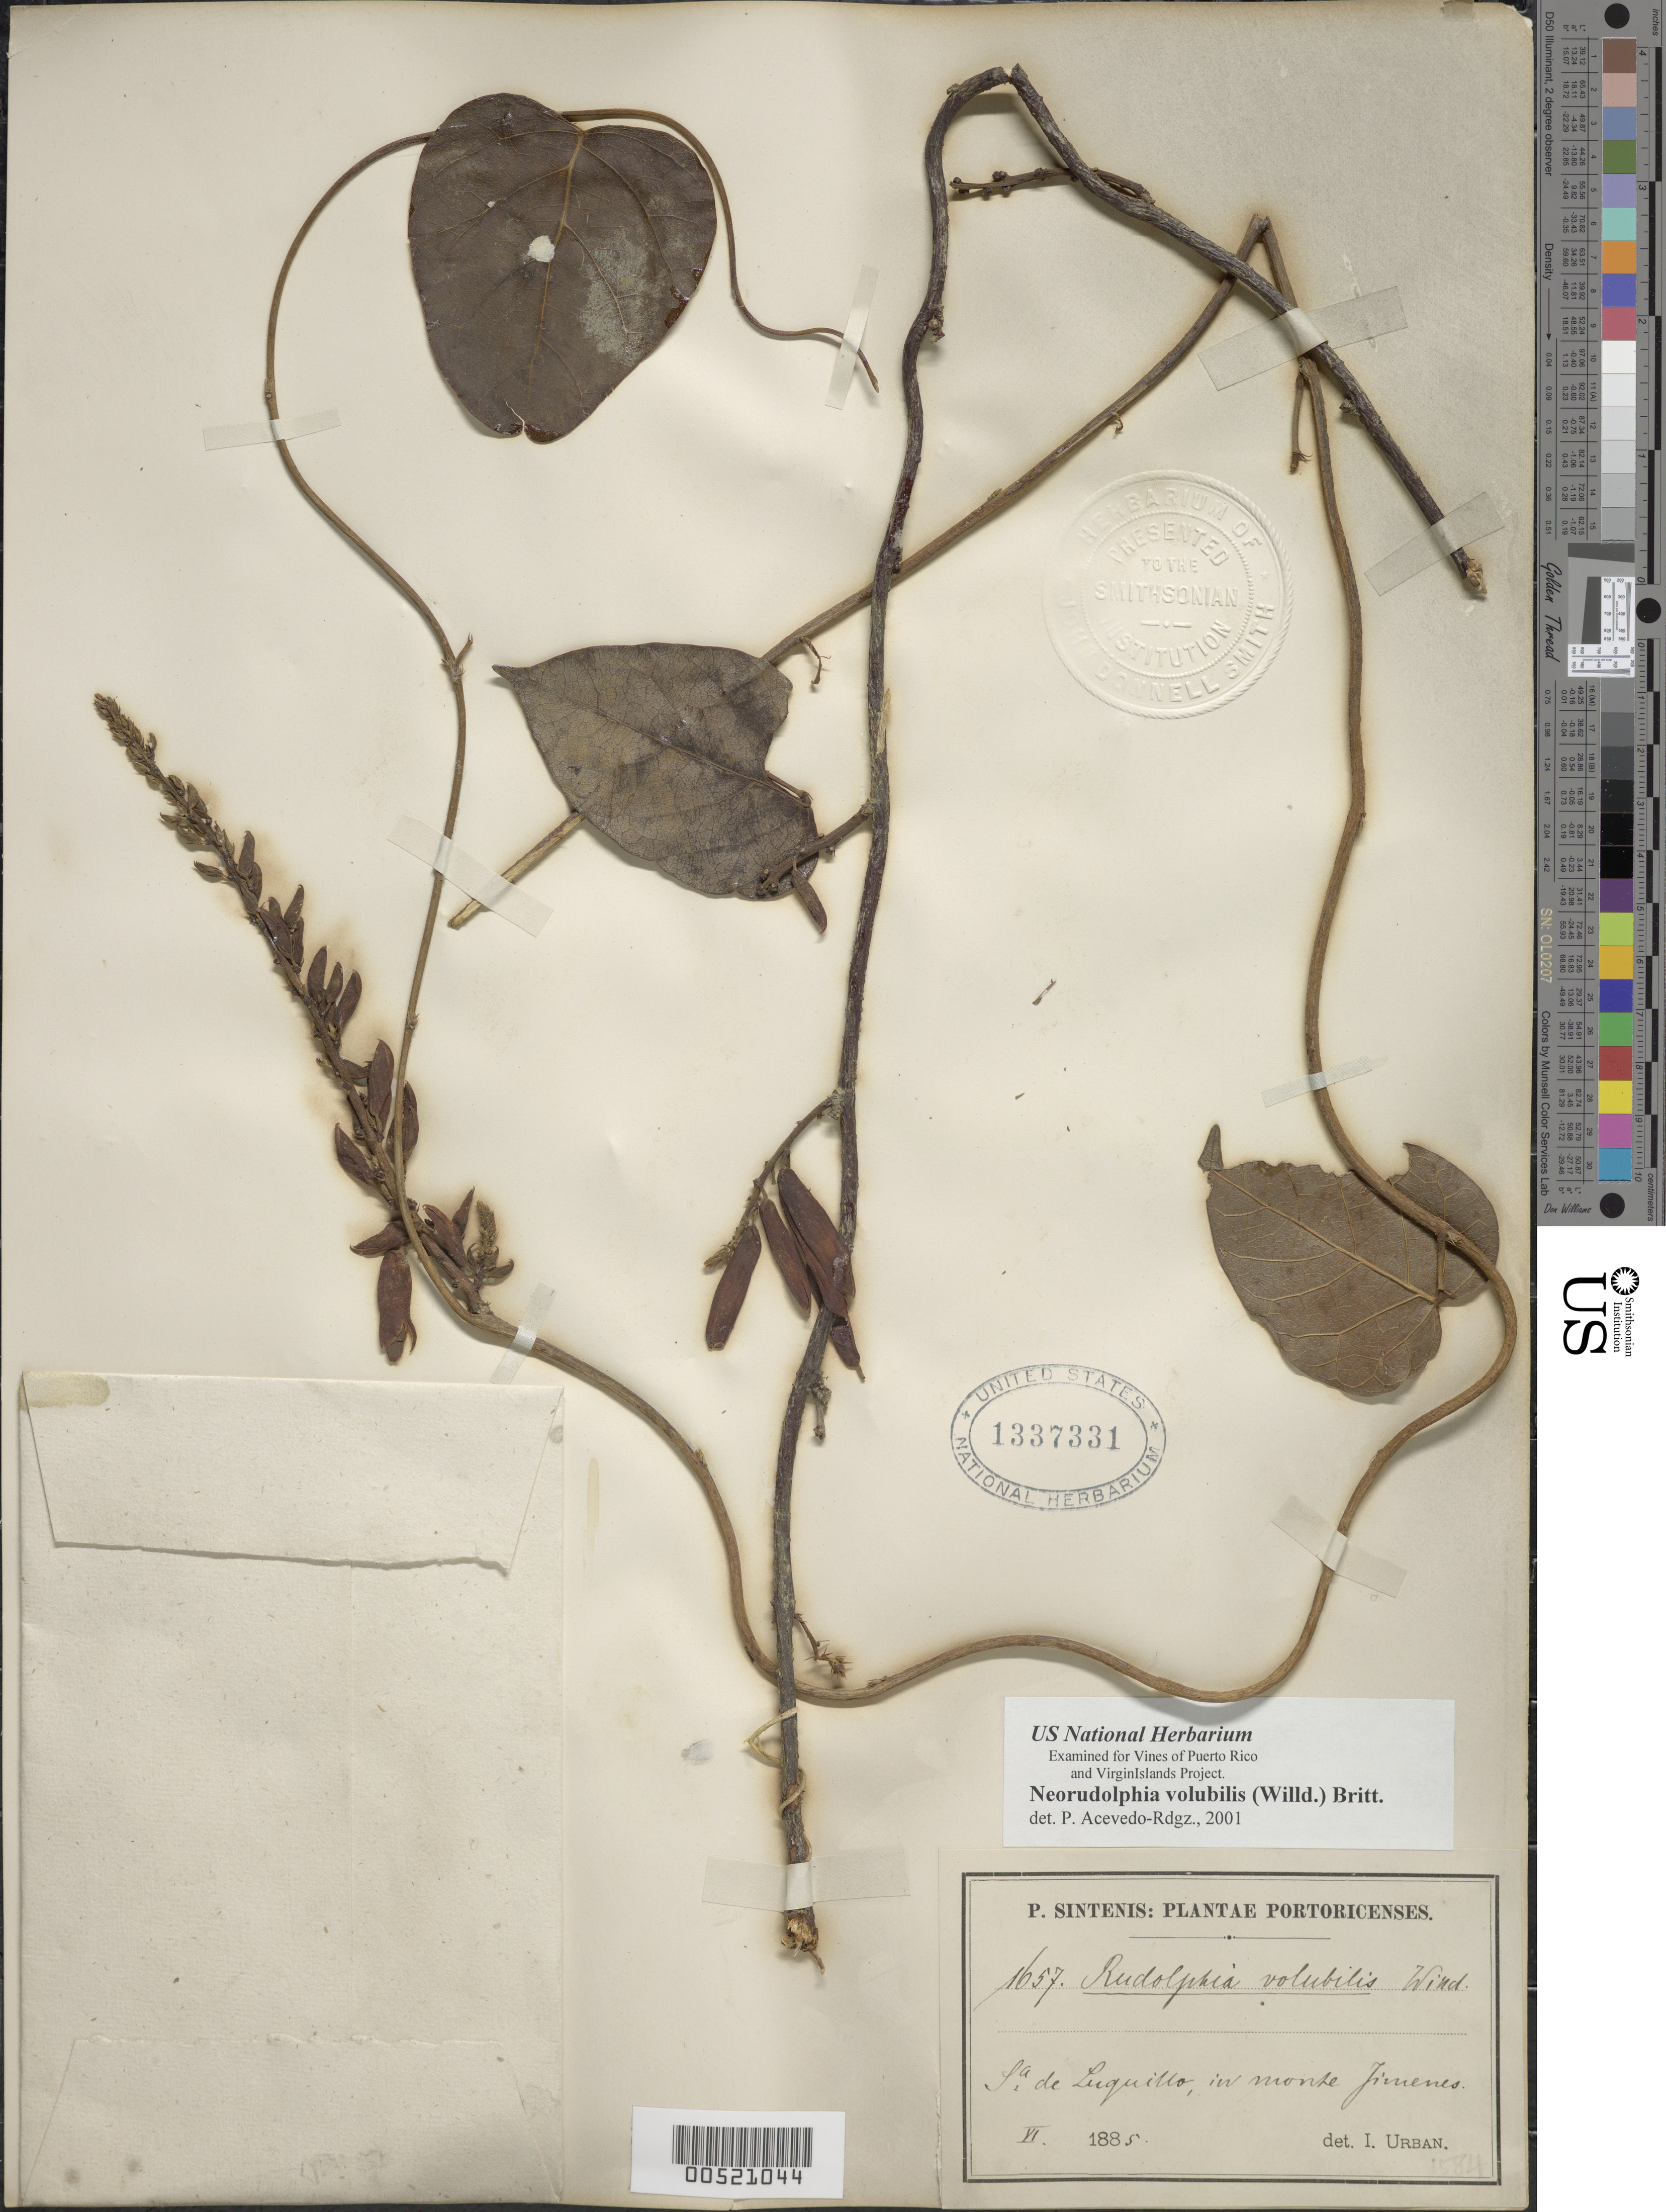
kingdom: Plantae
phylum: Tracheophyta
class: Magnoliopsida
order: Fabales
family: Fabaceae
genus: Rhodopis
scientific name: Rhodopis volubilis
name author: (Willd.) L.P. Queiroz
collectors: P. Sintenis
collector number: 1657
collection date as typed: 01 Jun 1885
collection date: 1885-06-01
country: Puerto Rico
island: Greater Antilles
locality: Sierra de Luquillo. In monte Jimenes.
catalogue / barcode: US 1337331